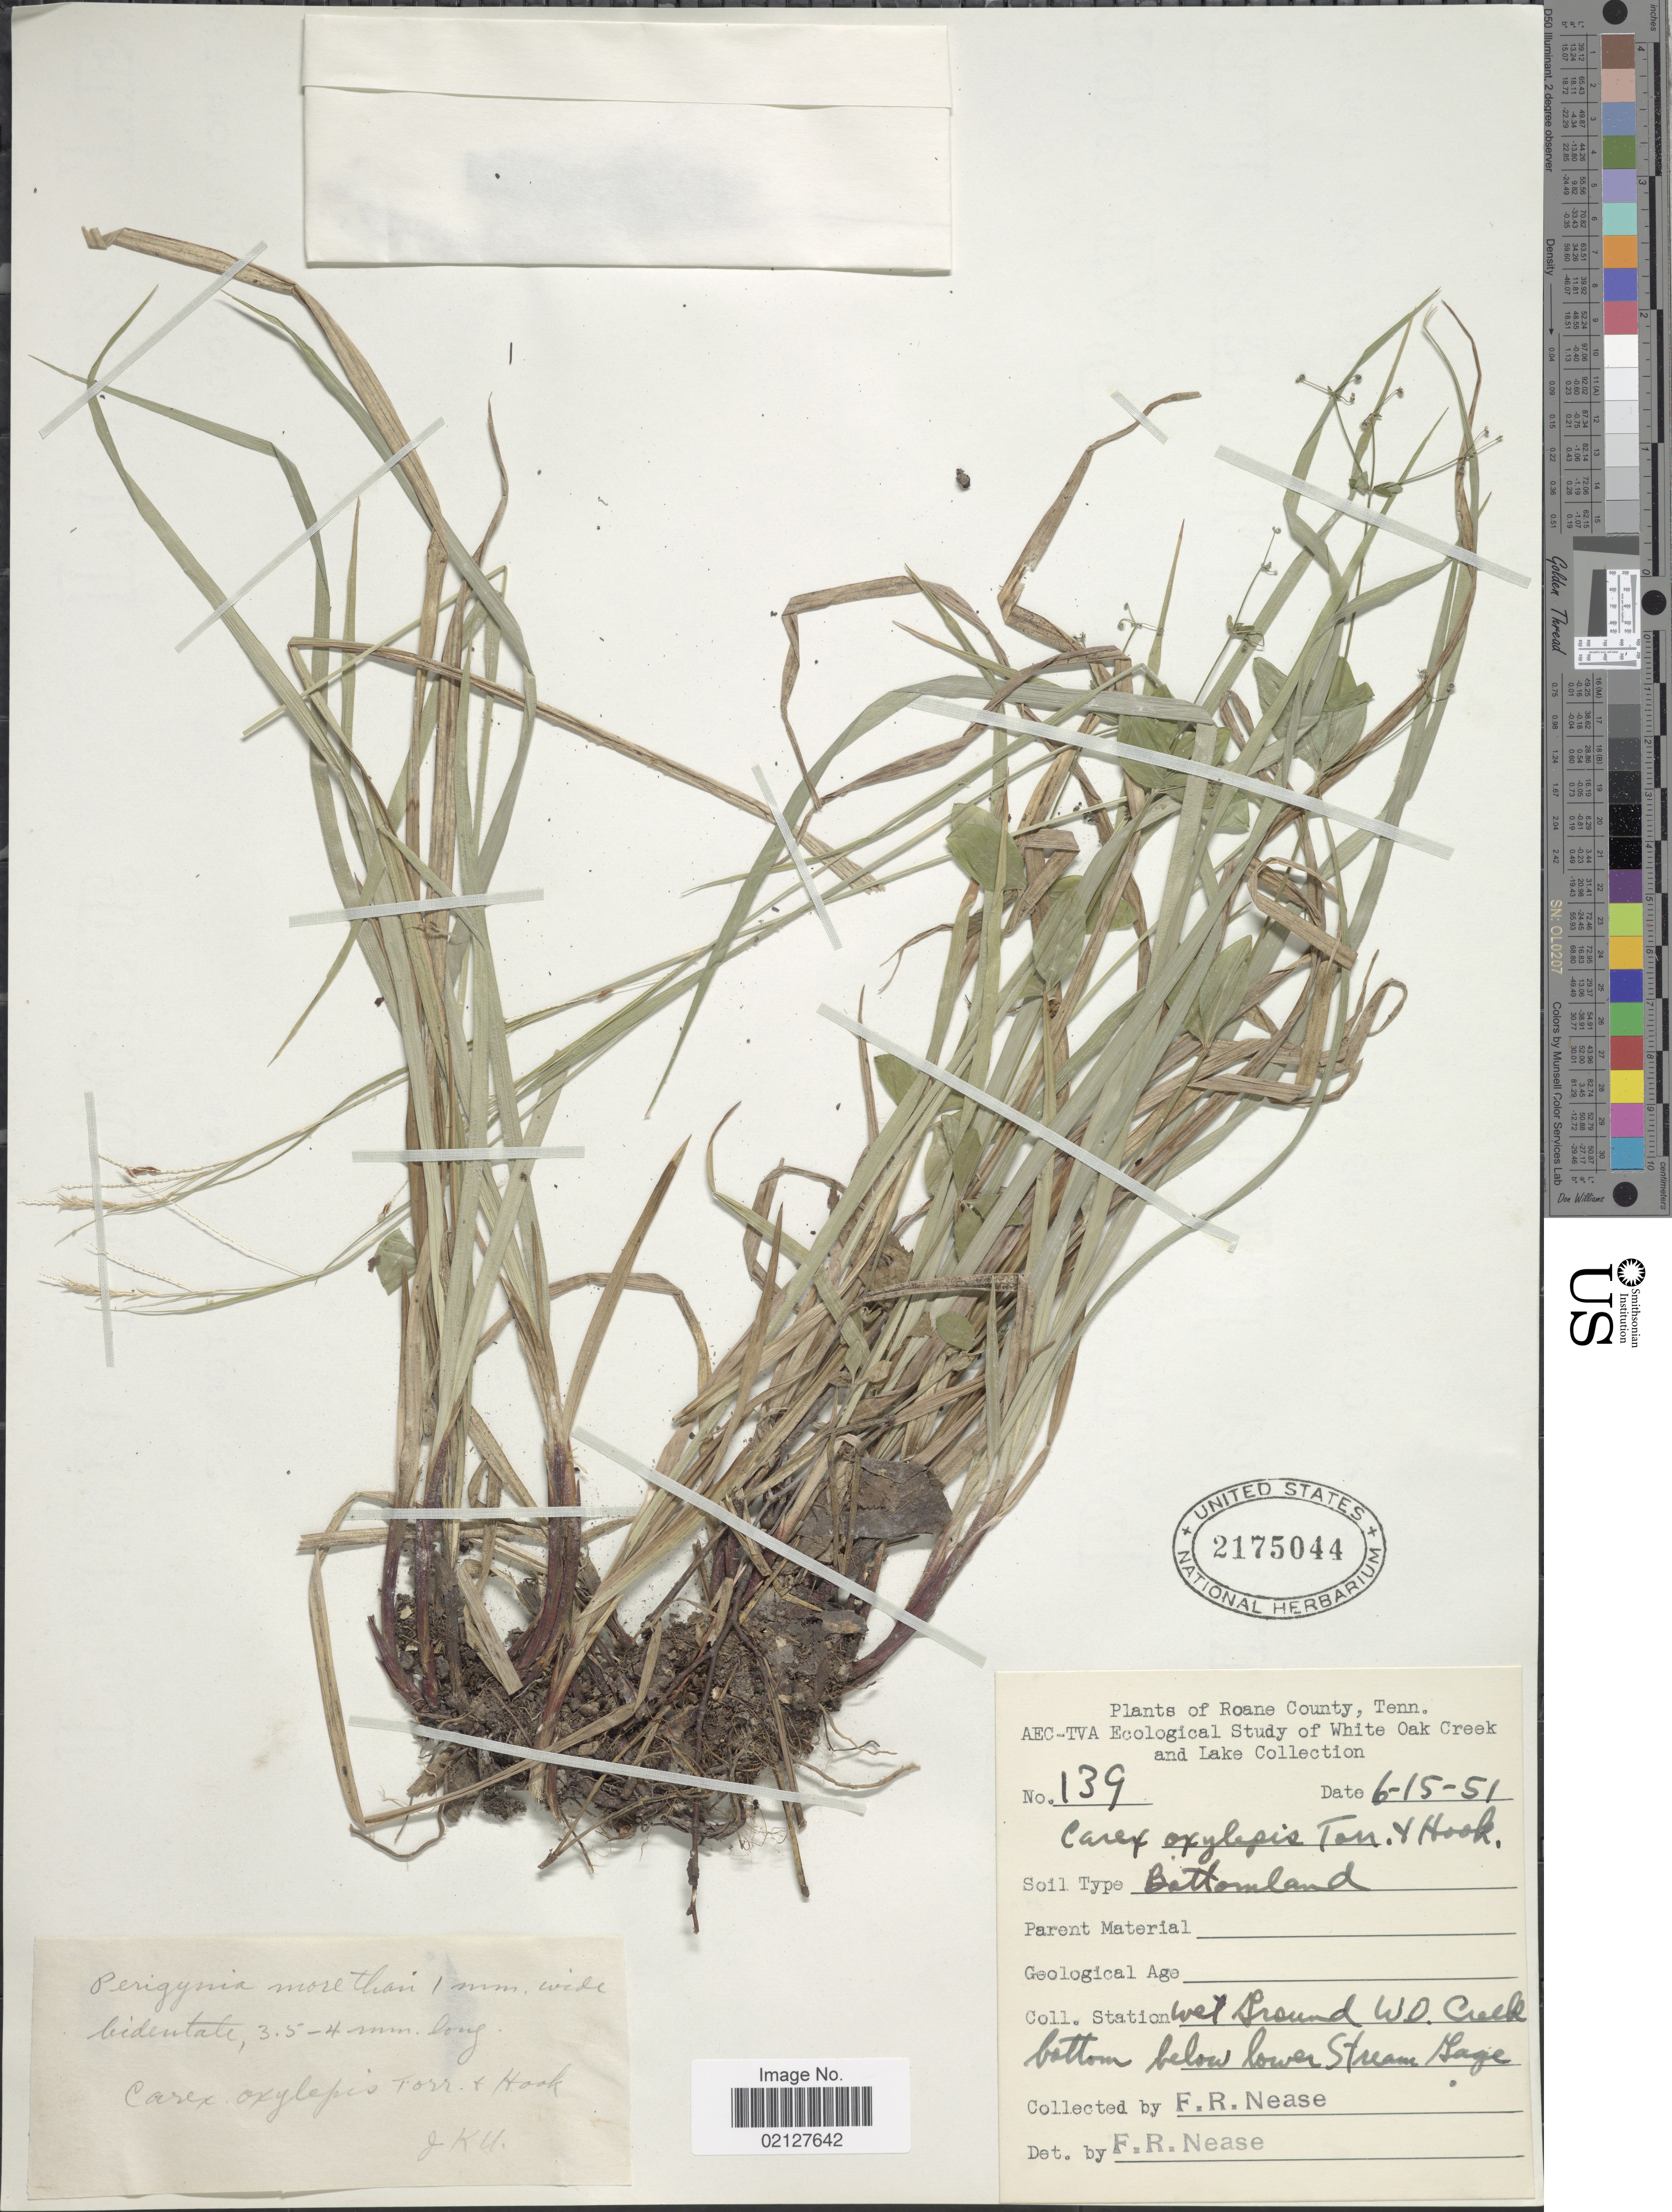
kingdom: Plantae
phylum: Tracheophyta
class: Liliopsida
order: Poales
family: Cyperaceae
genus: Carex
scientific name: Carex oxylepis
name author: Torr. & Hook.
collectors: F. Nease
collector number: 139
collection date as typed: Transcribed d/m/y: 15/6/51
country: United States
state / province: Tennessee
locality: Roane County. White Oak Creek and Lake. W. O. Creek bottom below lower Stream Gage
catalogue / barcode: US 2175044